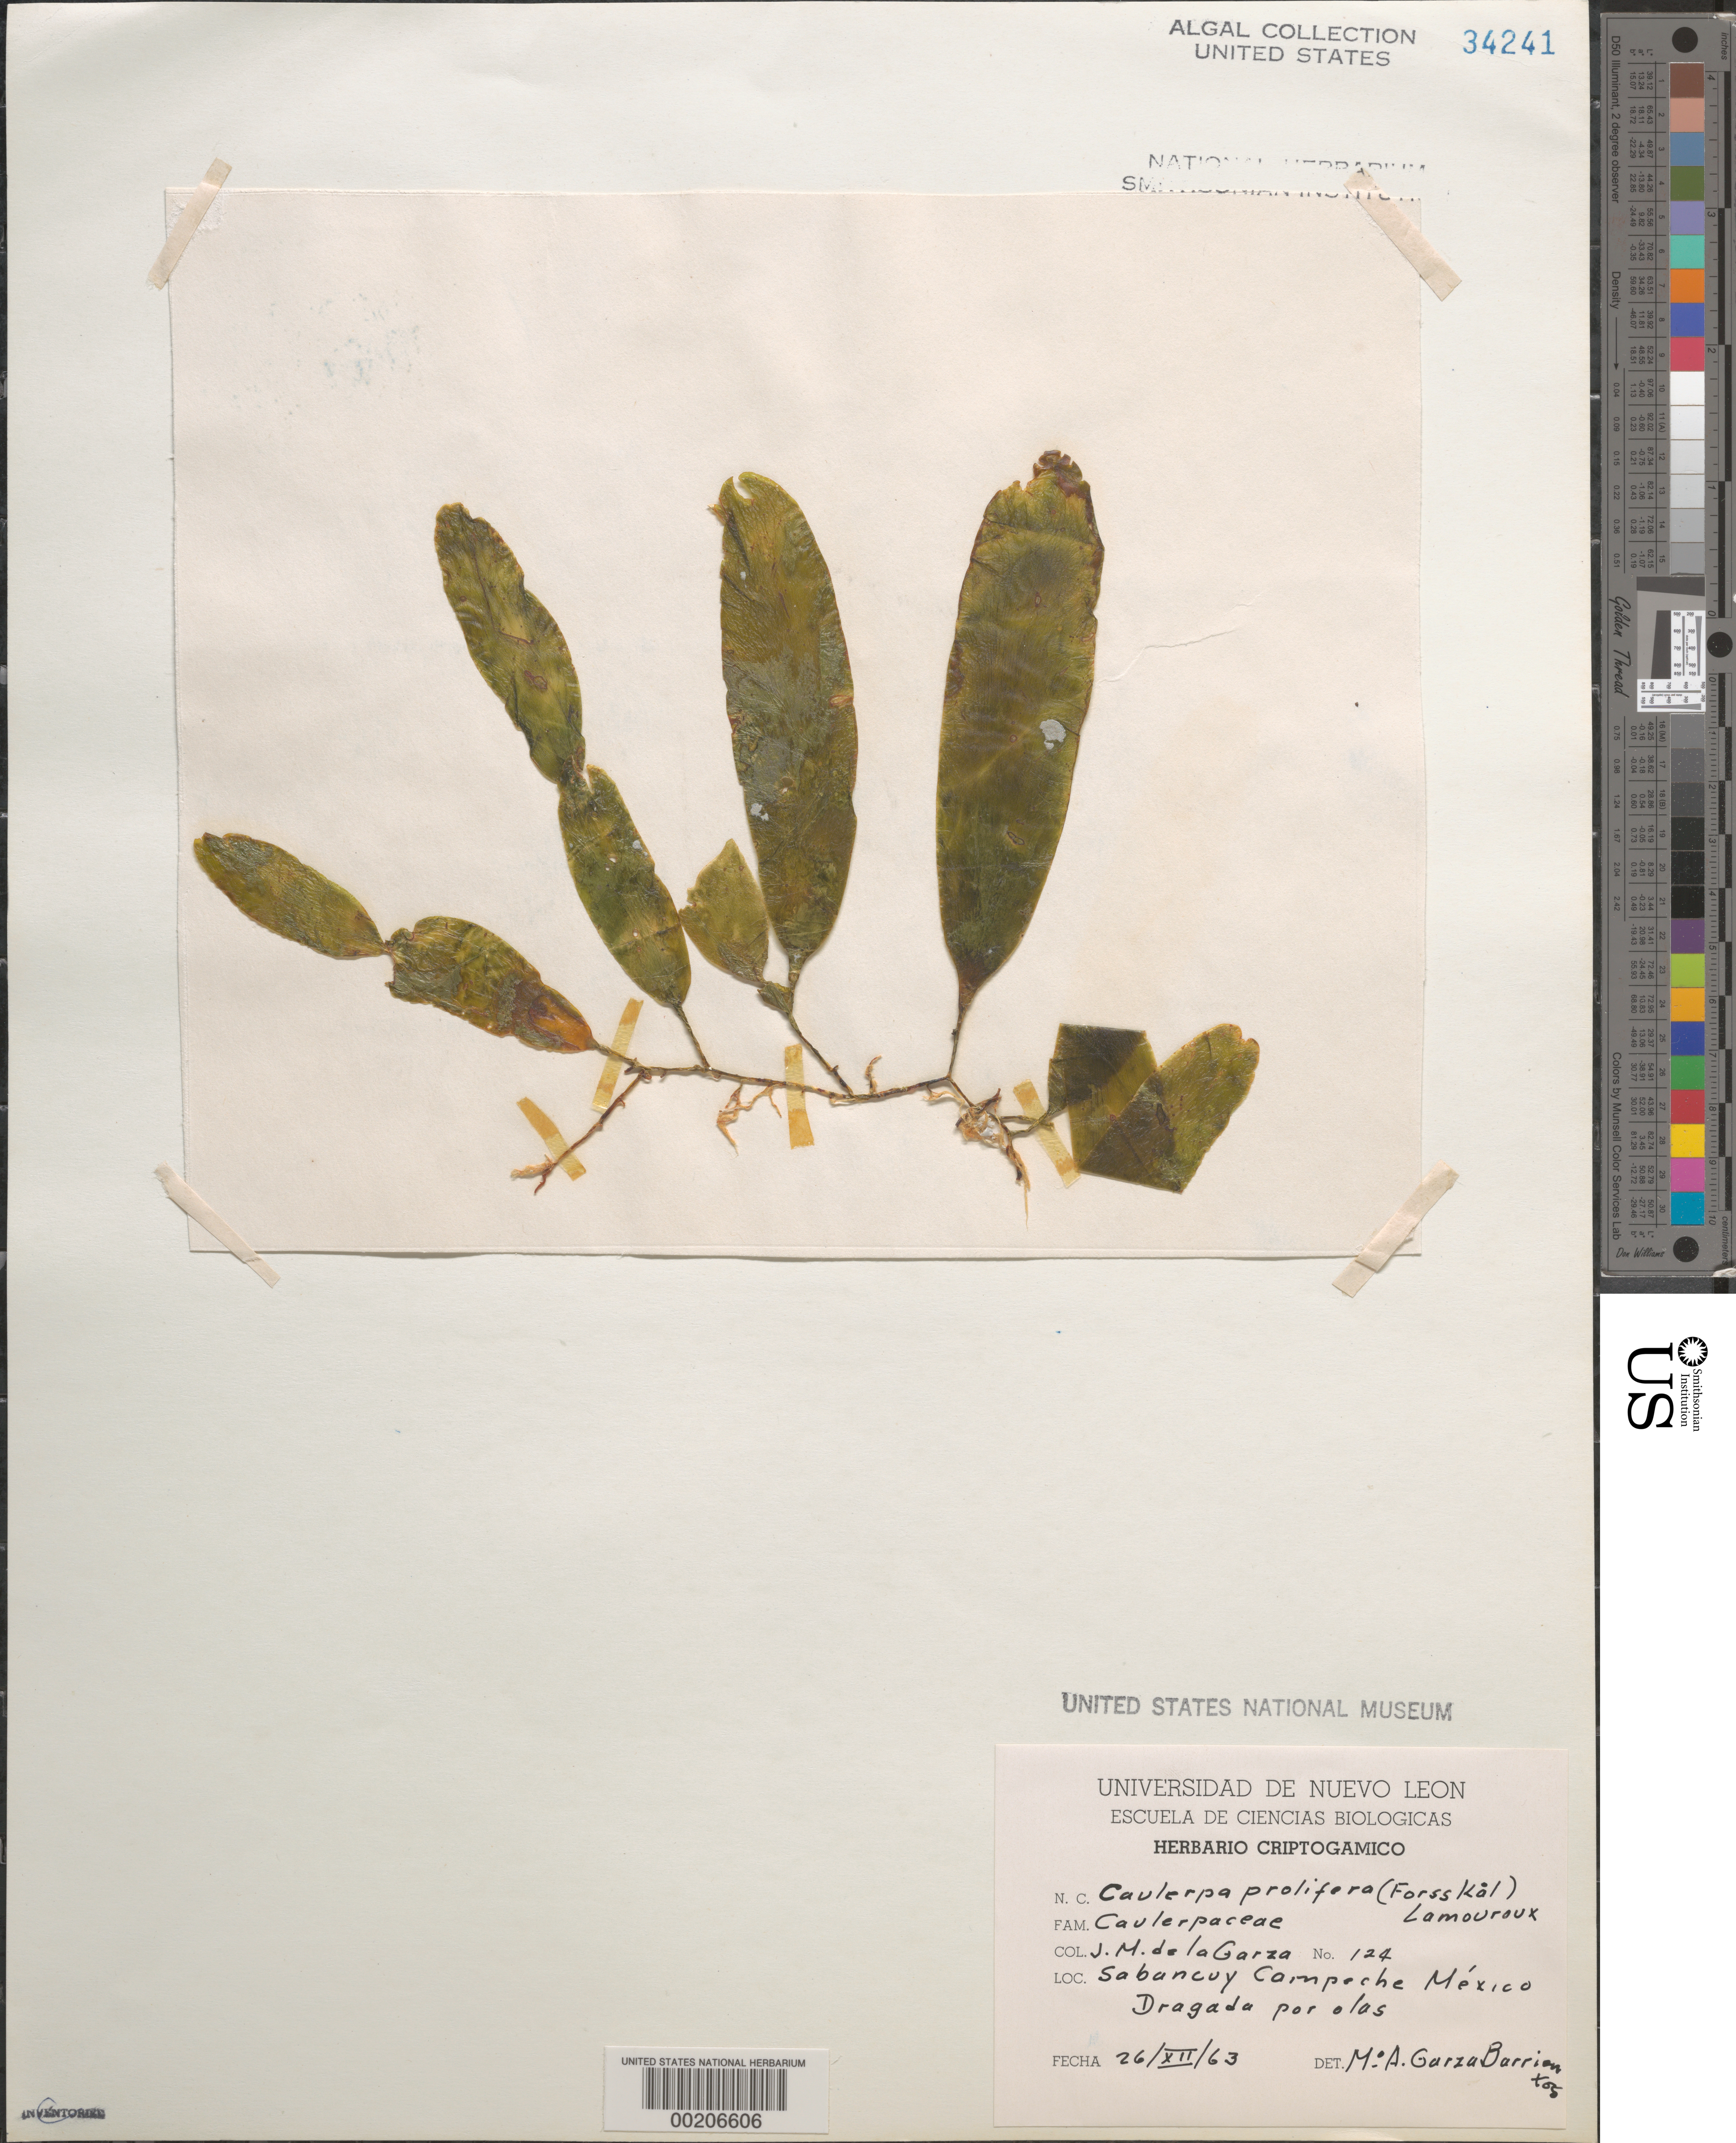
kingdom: Plantae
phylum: Chlorophyta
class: Ulvophyceae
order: Bryopsidales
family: Caulerpaceae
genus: Caulerpa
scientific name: Caulerpa prolifera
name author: (Forssk.) J.V.Lamouroux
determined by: Garza Barrientos, M. A.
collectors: J. De Garza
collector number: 124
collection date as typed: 26 Dec 1963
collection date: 1963-12-26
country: Mexico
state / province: Campeche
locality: Sabuncuy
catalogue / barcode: US 34241